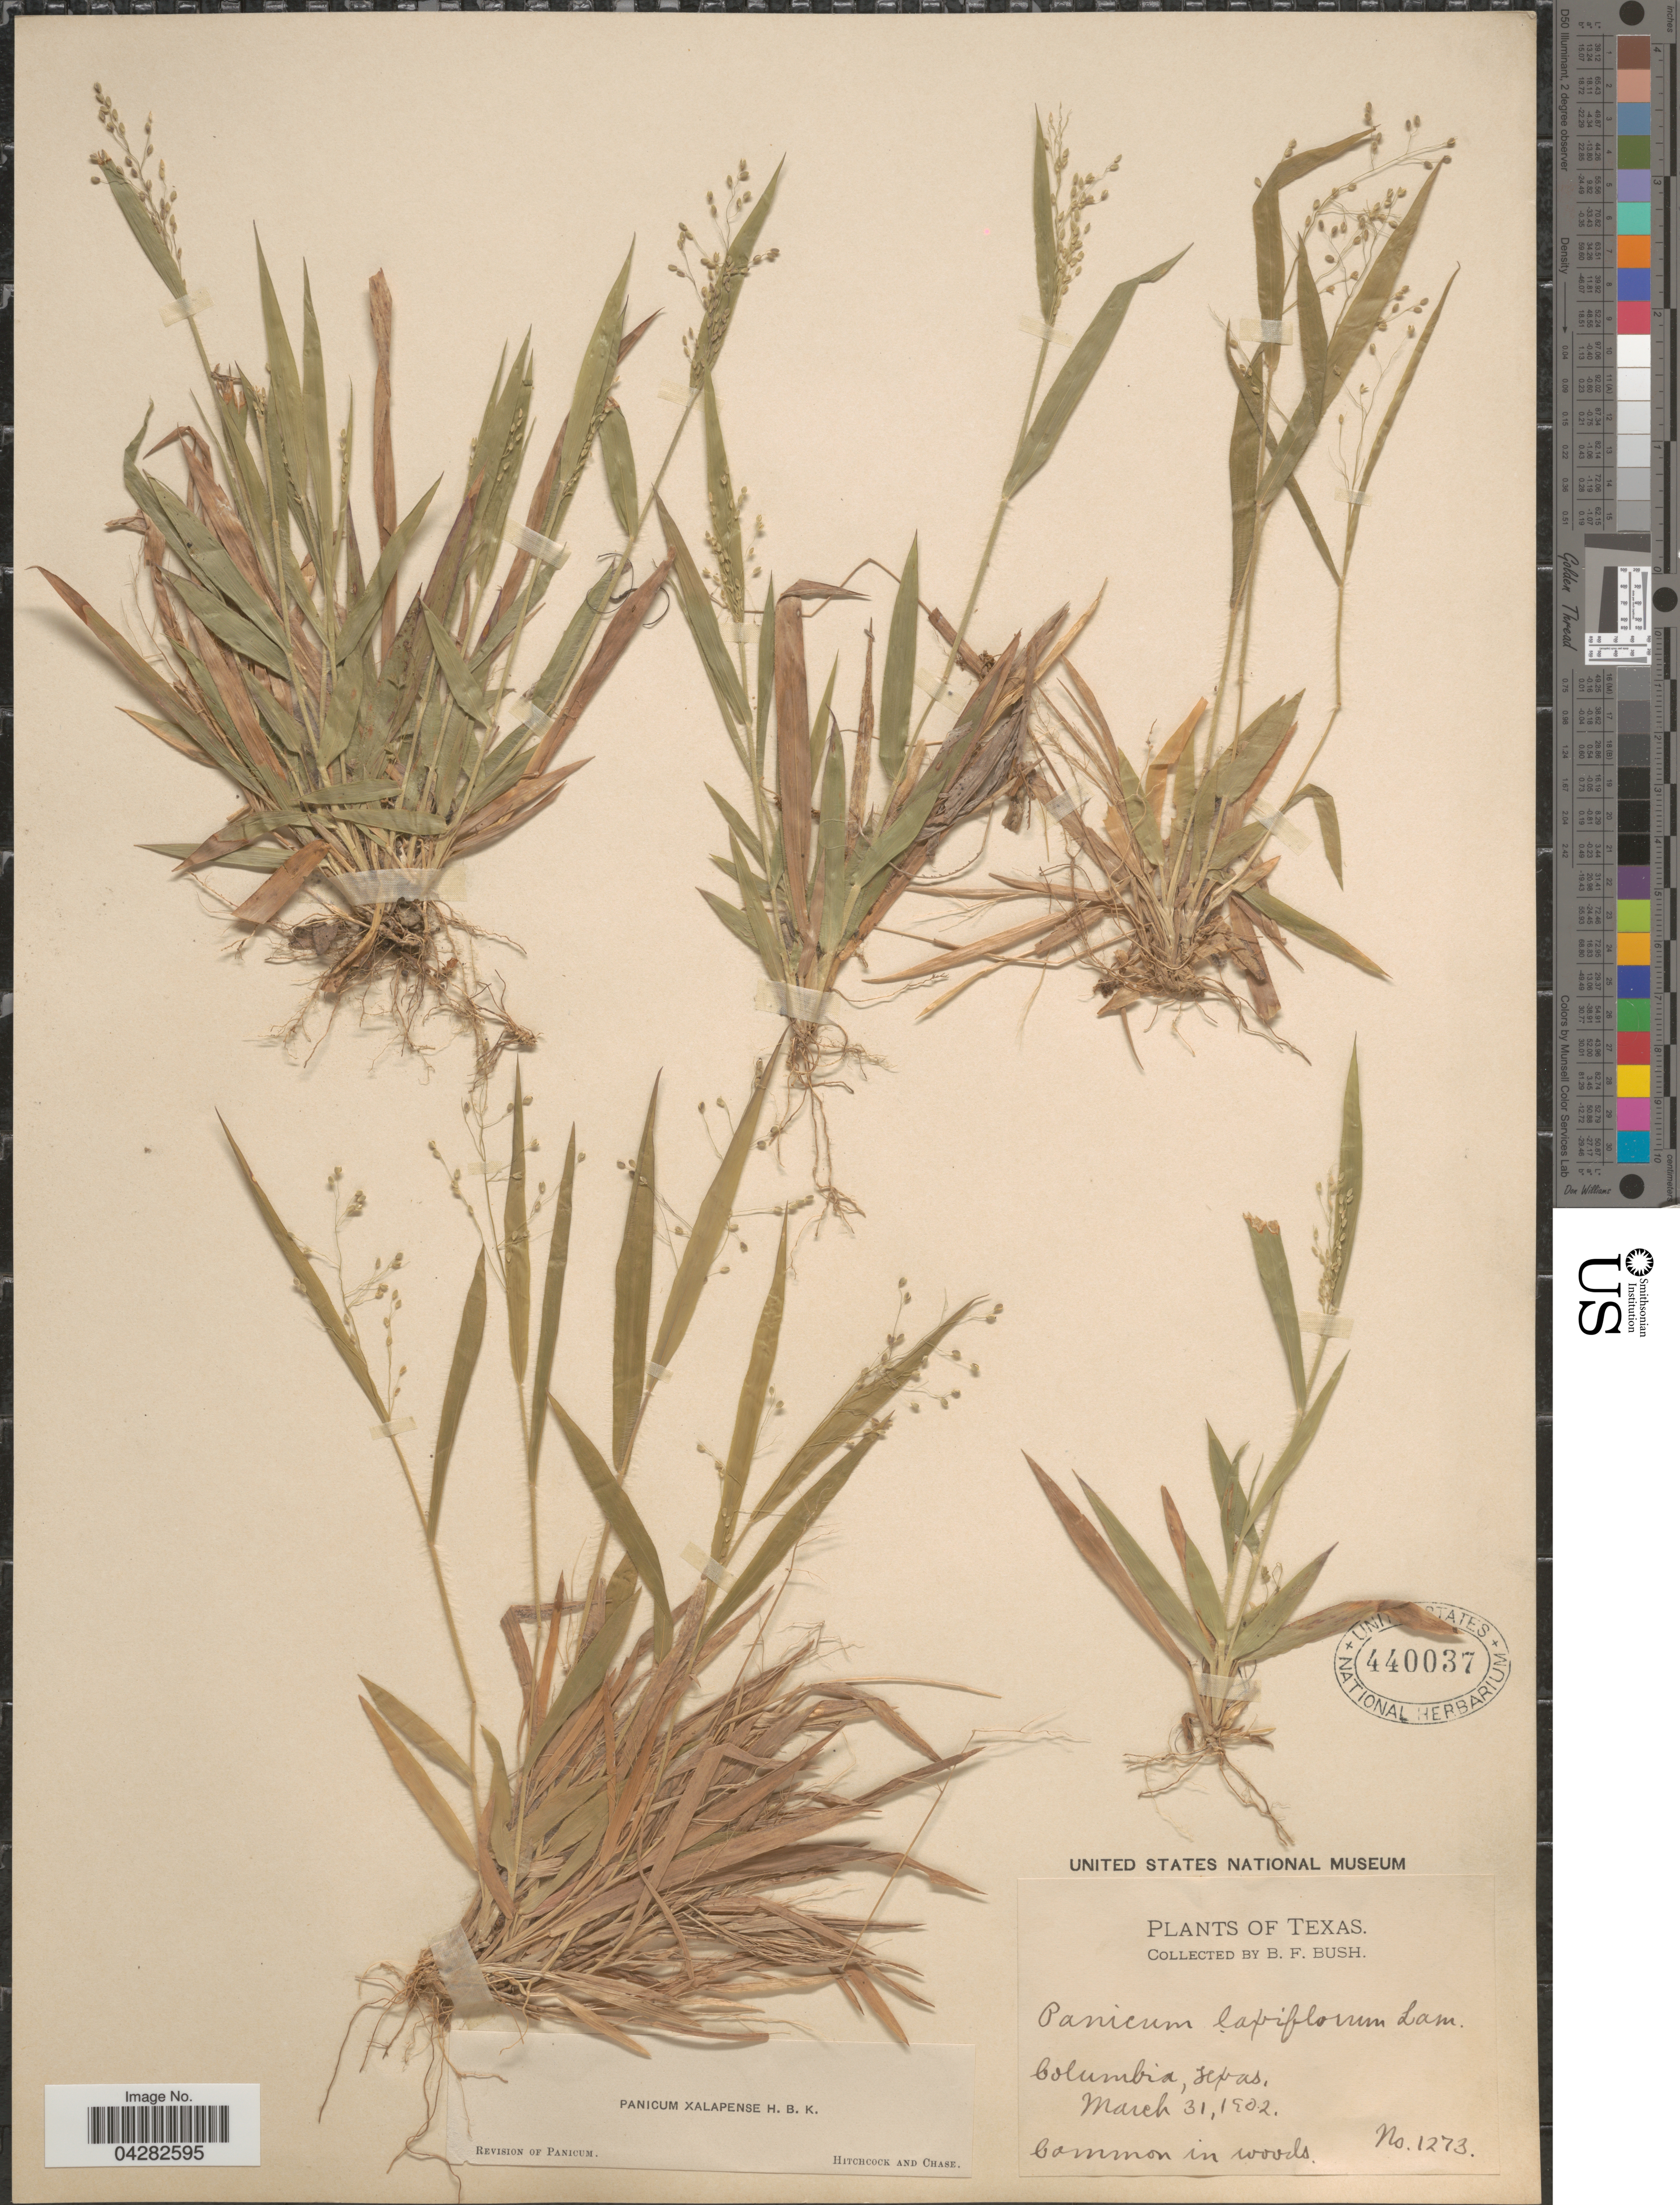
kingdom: Plantae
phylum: Tracheophyta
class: Liliopsida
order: Poales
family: Poaceae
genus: Dichanthelium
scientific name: Dichanthelium laxiflorum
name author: (Lam.) Gould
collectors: B. F. Bush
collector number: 1273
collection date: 1902-03-31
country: United States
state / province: Texas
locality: Columbia.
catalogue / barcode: US 440037